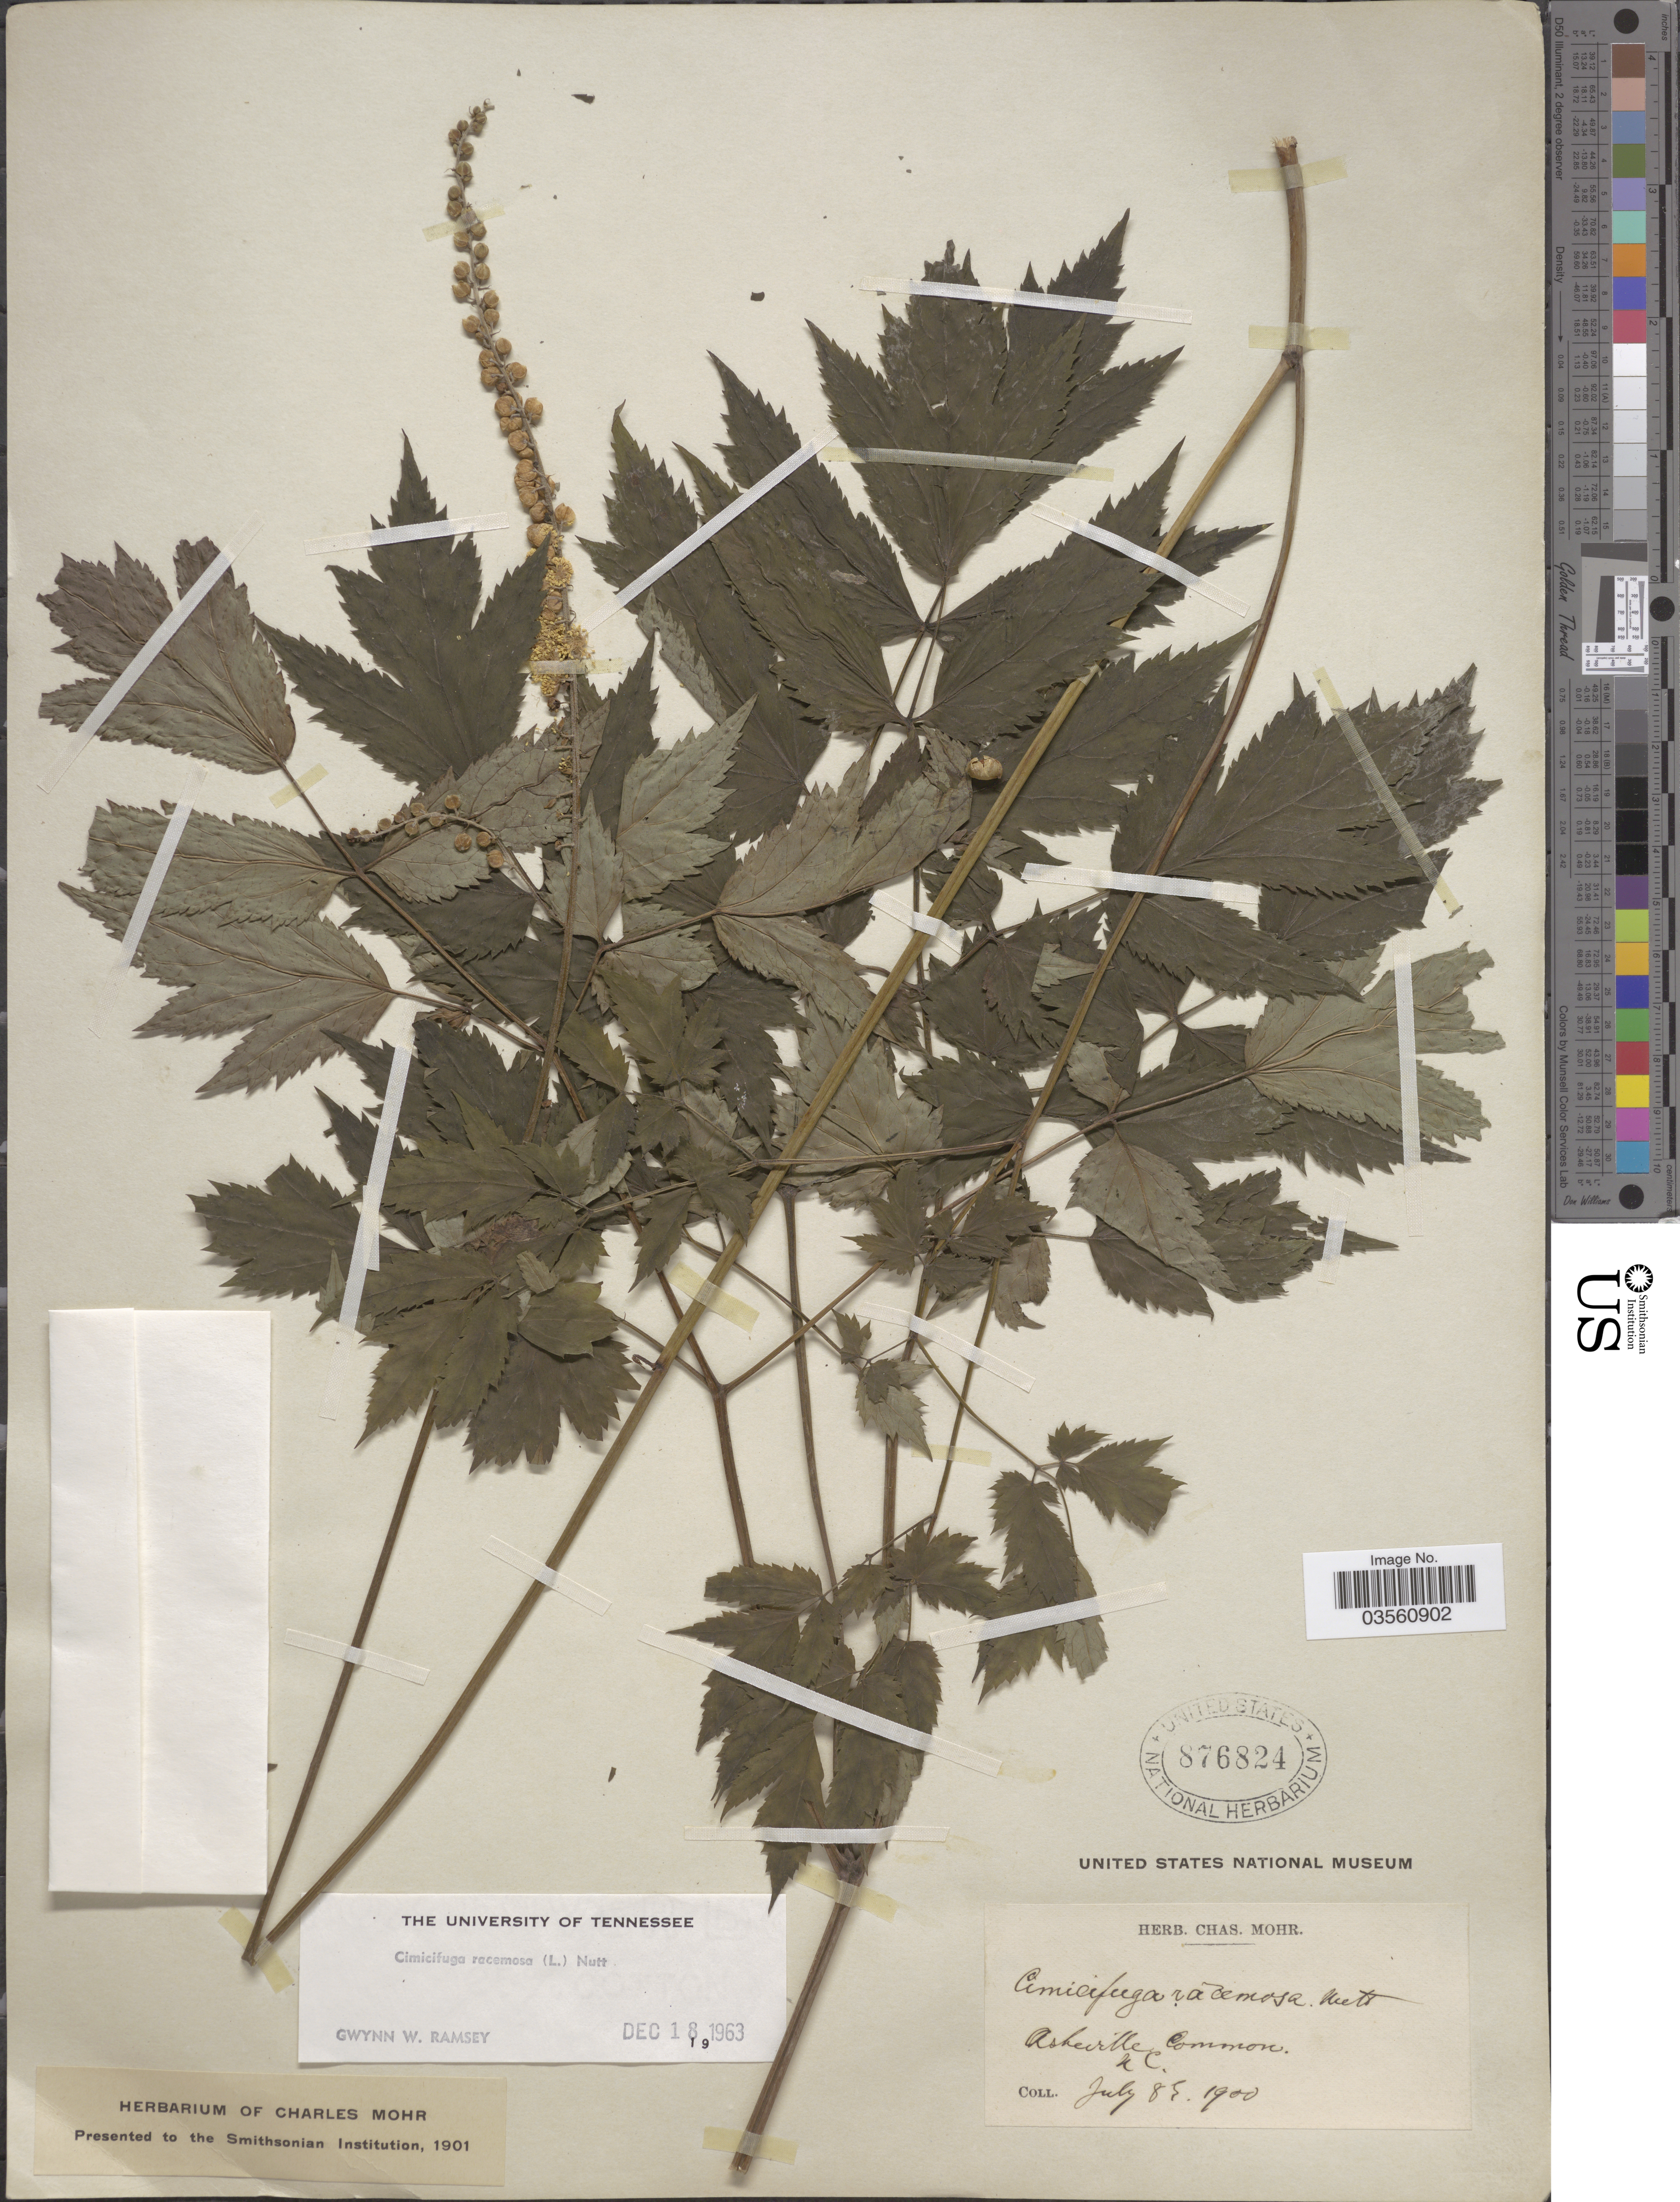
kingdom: Plantae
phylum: Tracheophyta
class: Magnoliopsida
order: Ranunculales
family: Ranunculaceae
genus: Actaea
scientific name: Actaea racemosa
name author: L.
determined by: Strong, M. T., (US), Smithsonian Institution - National Museum of Natural History (UNITED STATES)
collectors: ex herb. Charles Mohr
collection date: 1900-07-08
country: United States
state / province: North Carolina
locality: Asheville.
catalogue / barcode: US 876824